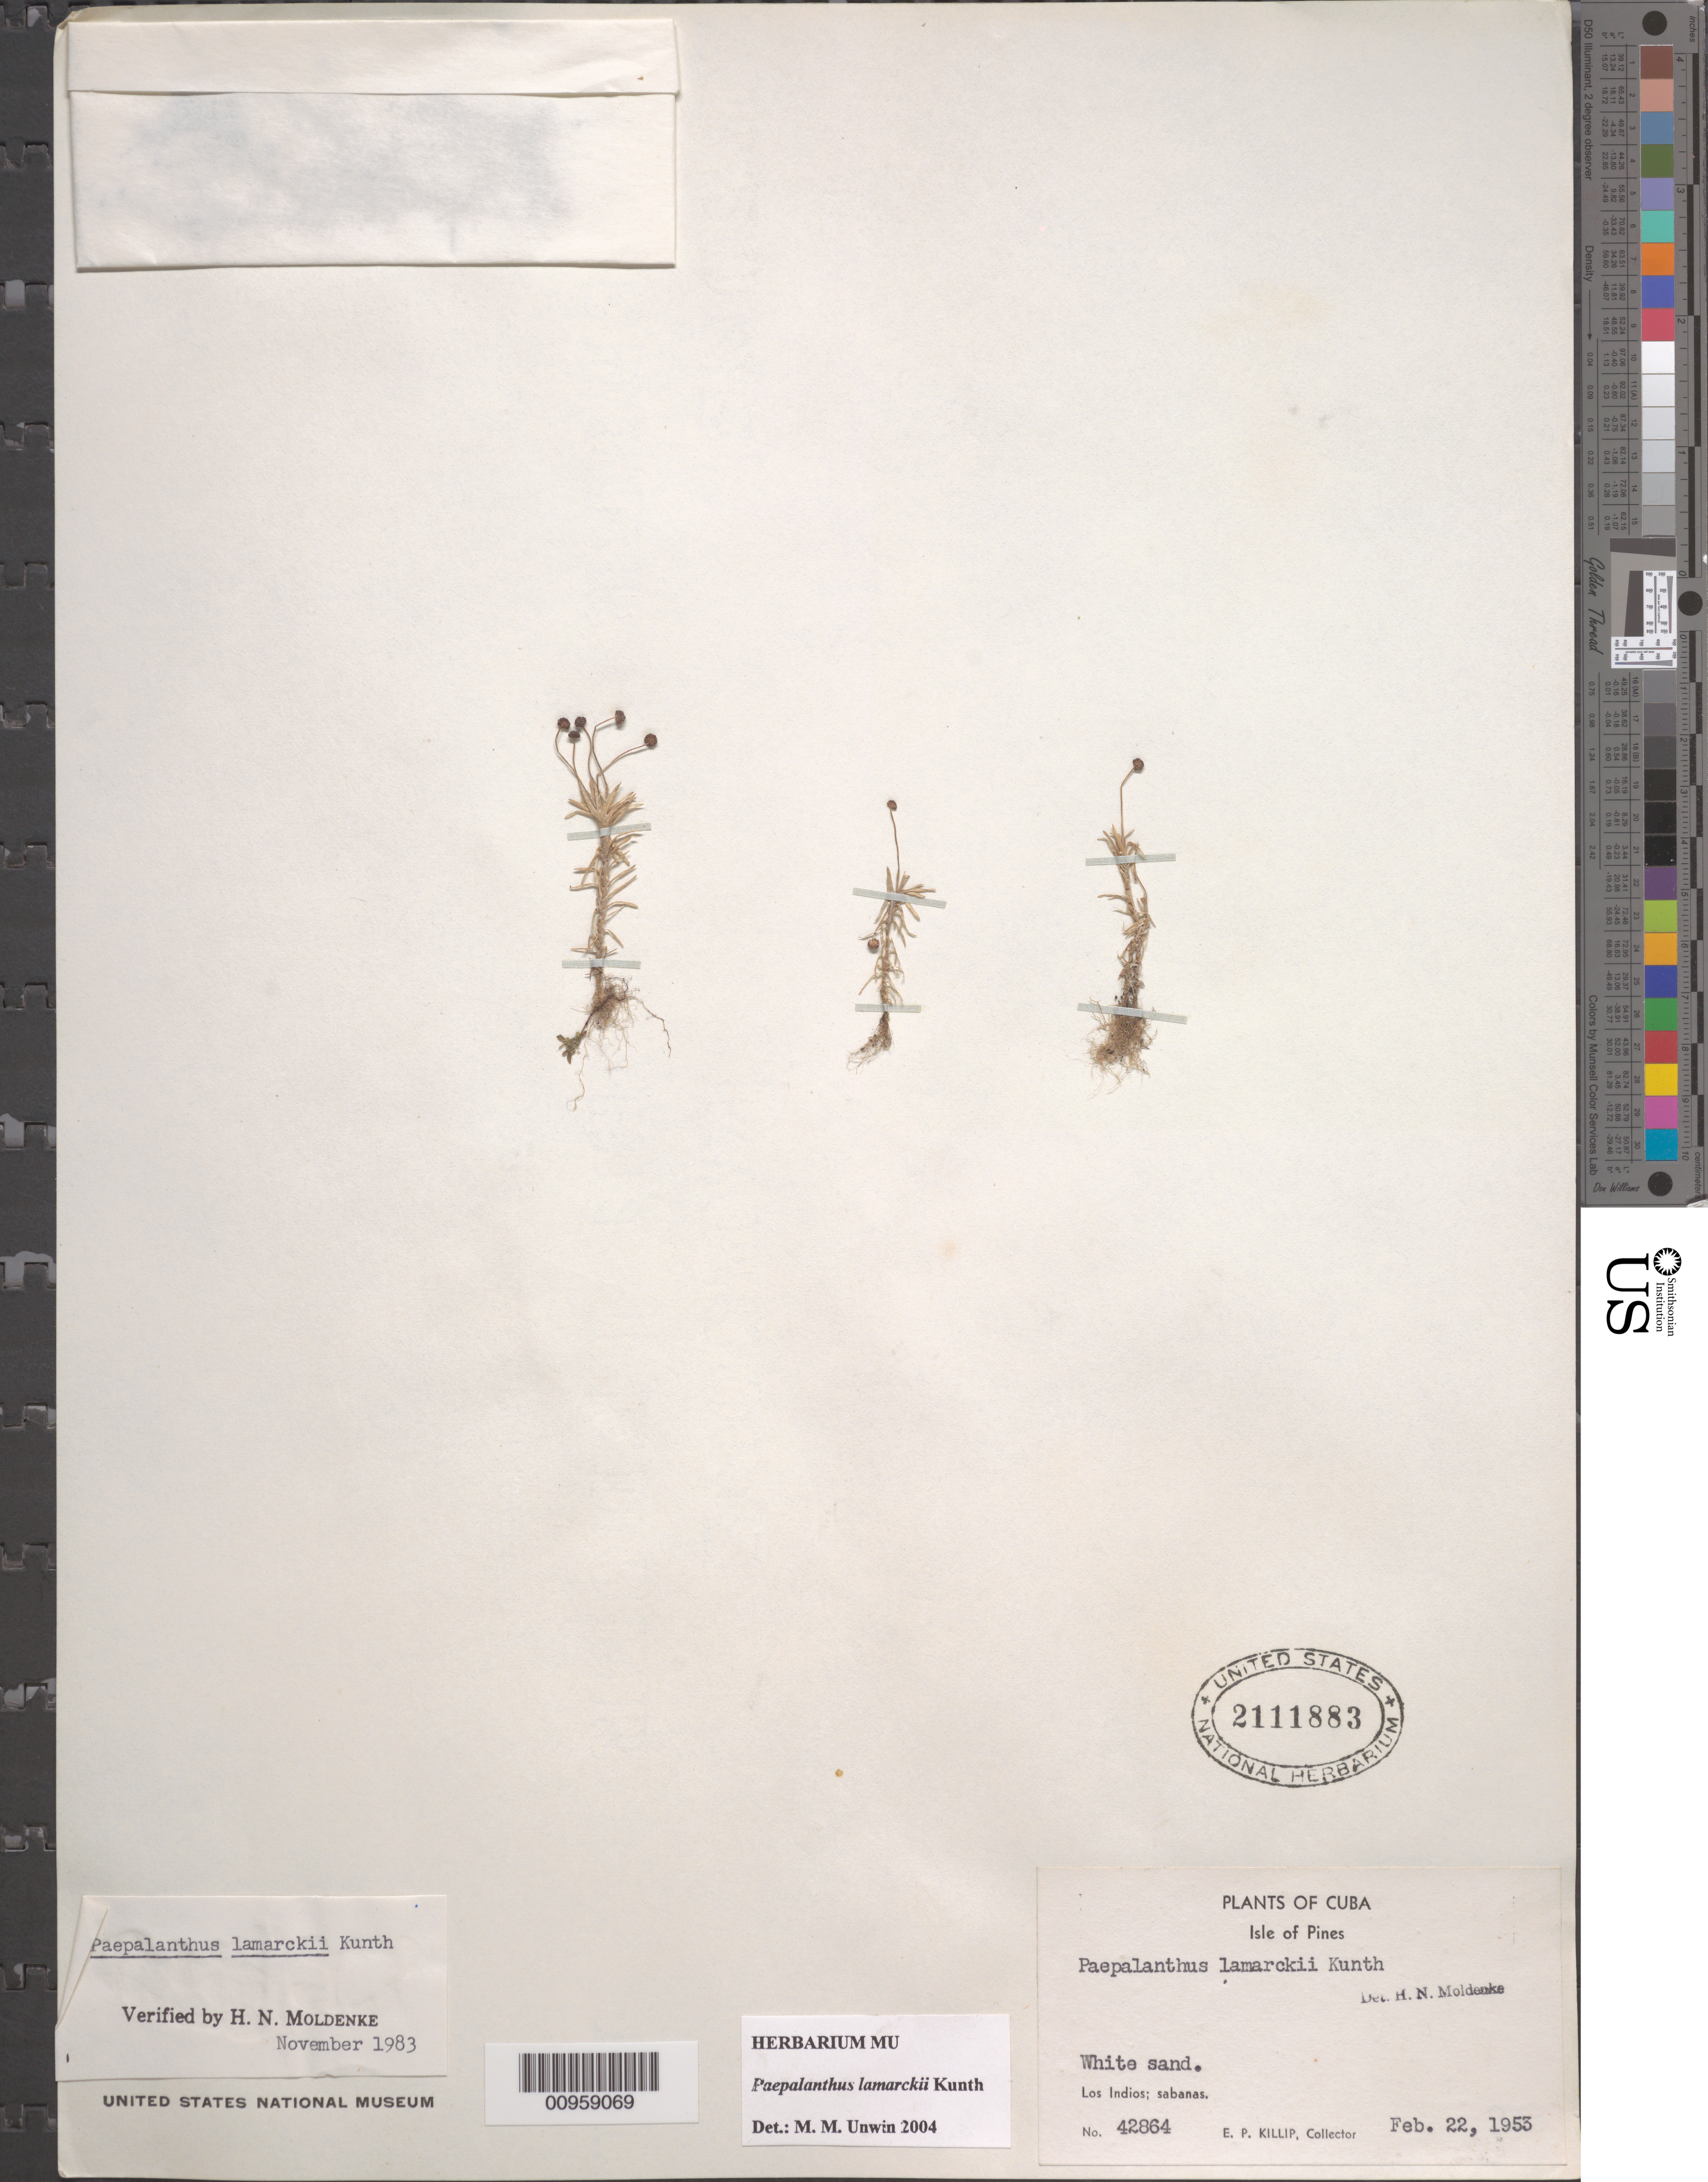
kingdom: Plantae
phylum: Tracheophyta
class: Liliopsida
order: Poales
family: Eriocaulaceae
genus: Paepalanthus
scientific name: Paepalanthus lamarckii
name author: Kunth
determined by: Unwin, M. M.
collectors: E. P. Killip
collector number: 42864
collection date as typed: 22 Feb 1953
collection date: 1953-02-22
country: Cuba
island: Isla de la Juventud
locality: Los Indios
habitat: White-sand sabanas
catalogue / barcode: US 2111883